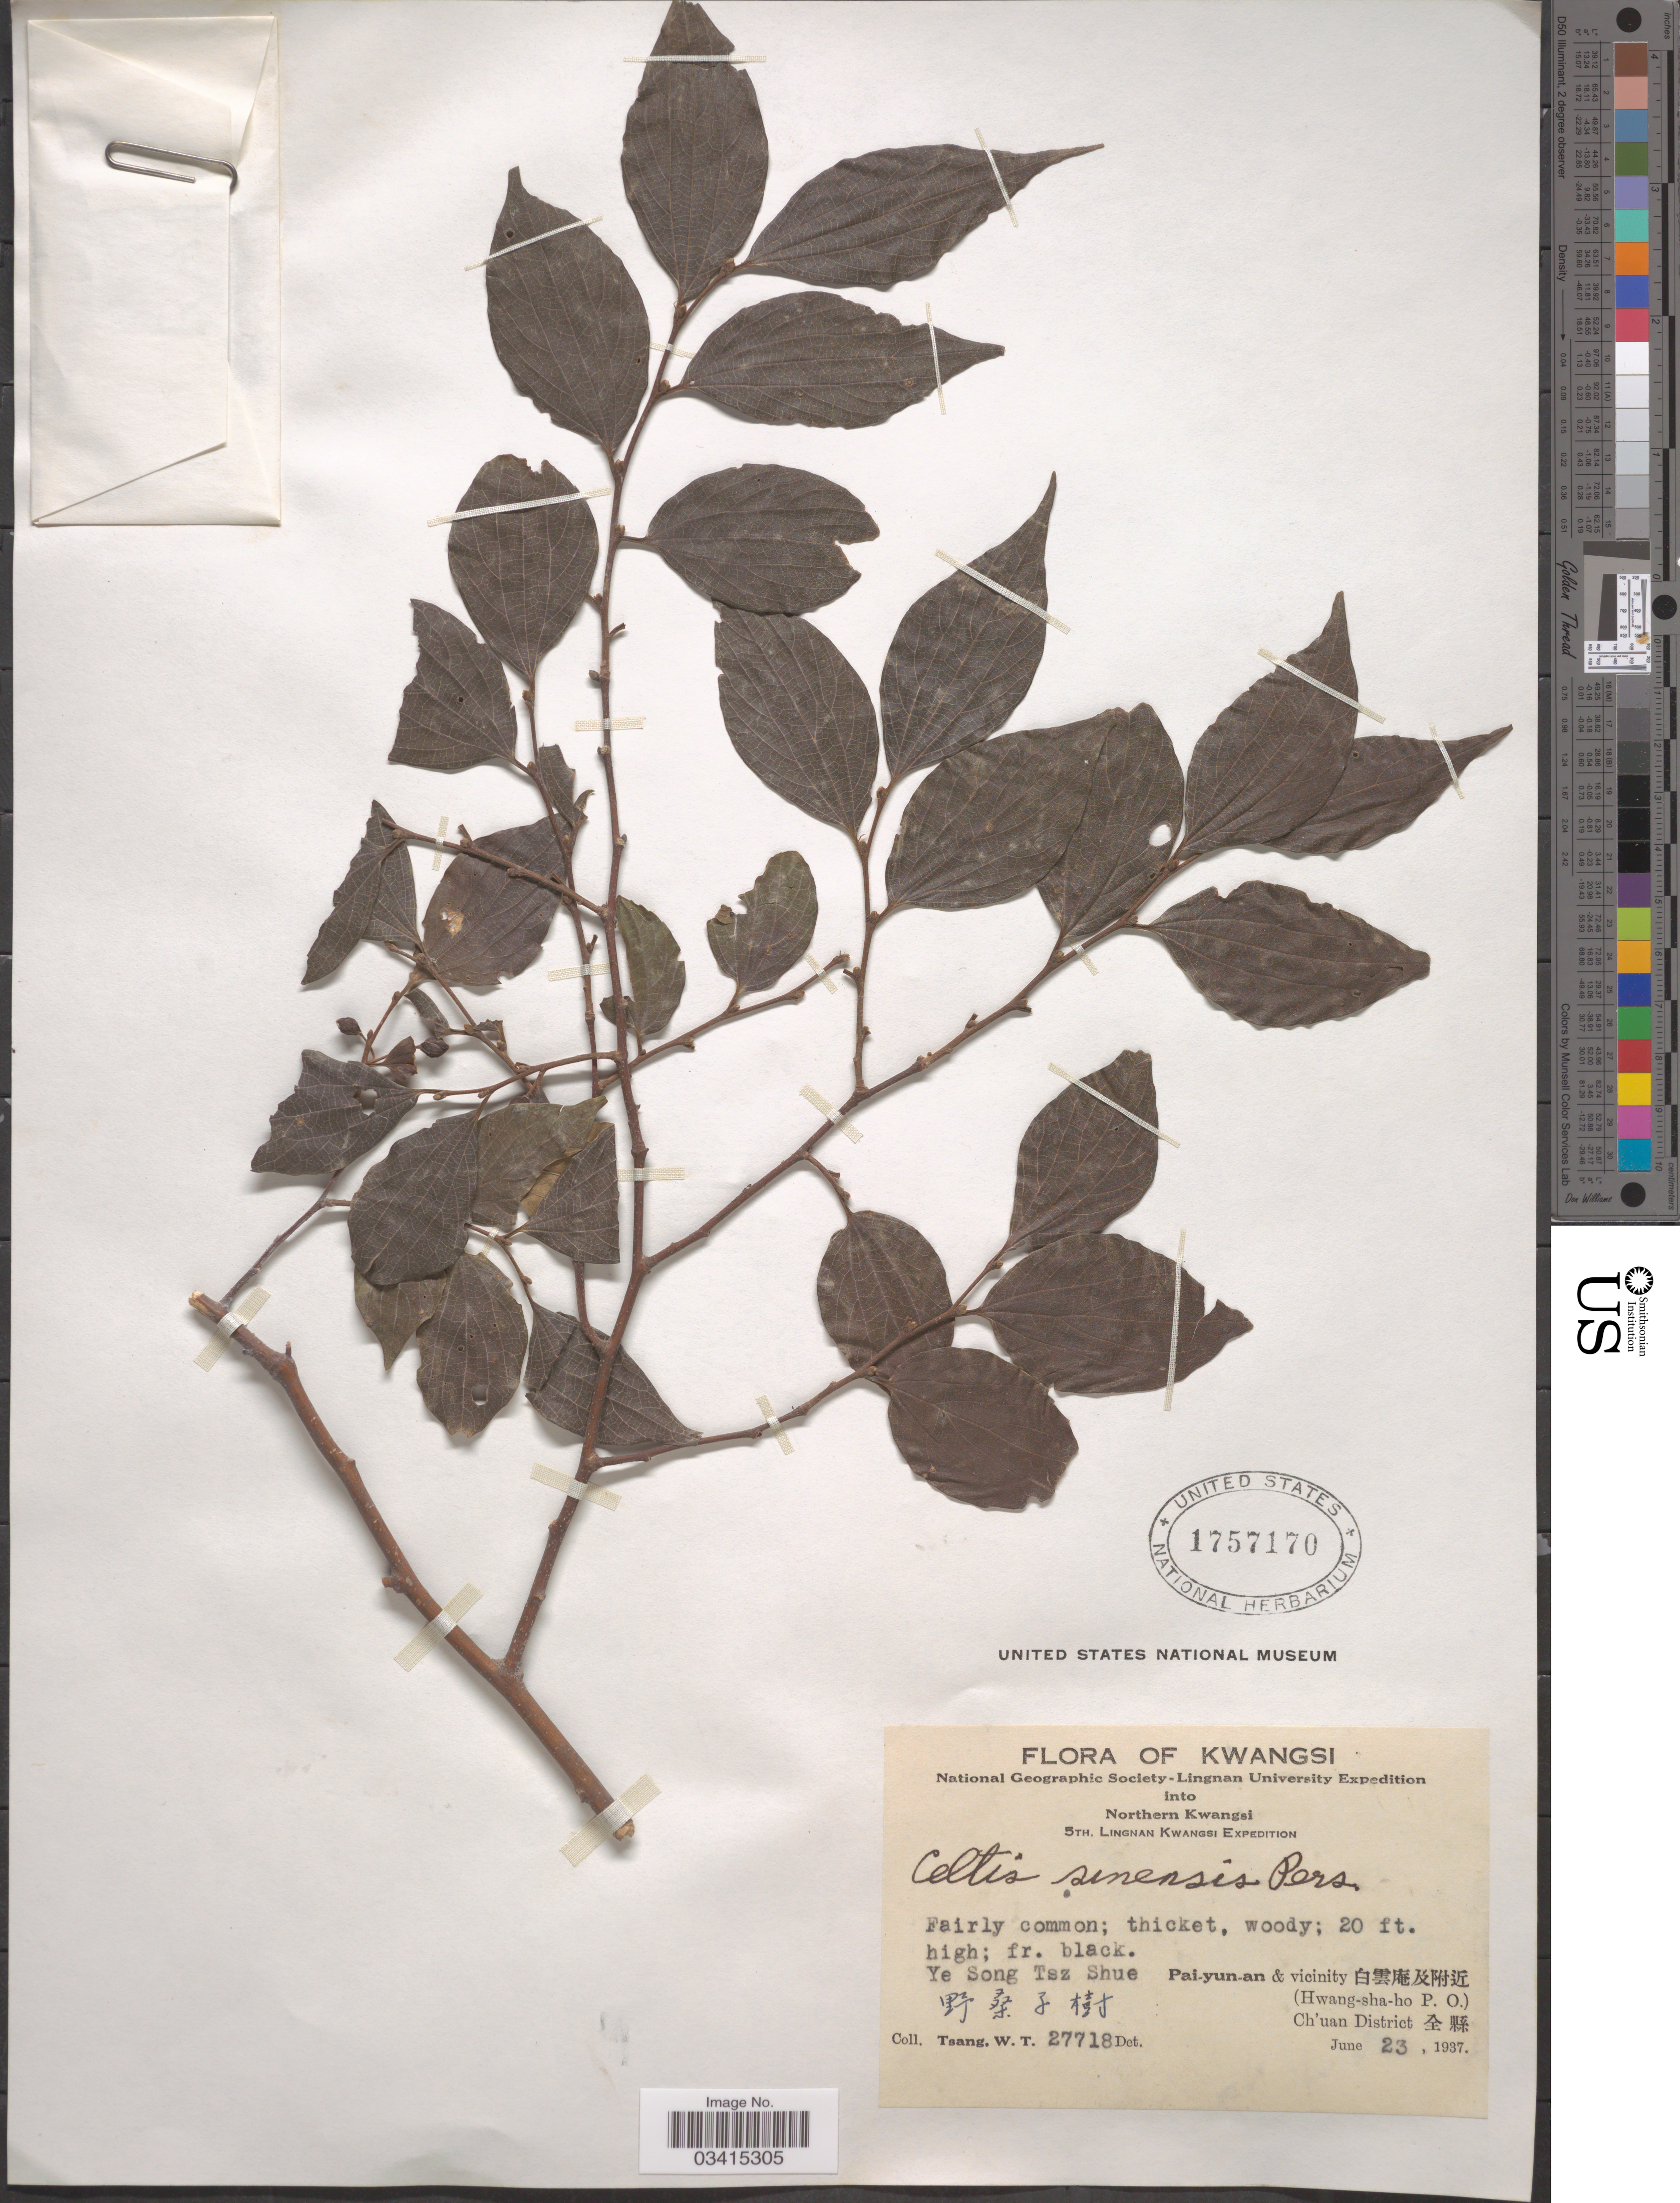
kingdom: Plantae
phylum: Tracheophyta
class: Magnoliopsida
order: Rosales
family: Cannabaceae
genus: Celtis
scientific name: Celtis sinensis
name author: Pers.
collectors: W. T. Tsang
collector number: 27718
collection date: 1937-06-23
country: China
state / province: Guangxi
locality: Ye Song Tsz Shue Pai-yun-an & vicinity (Hwang-sha-ho P.O.) Ch'uan District .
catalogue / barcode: US 1757170